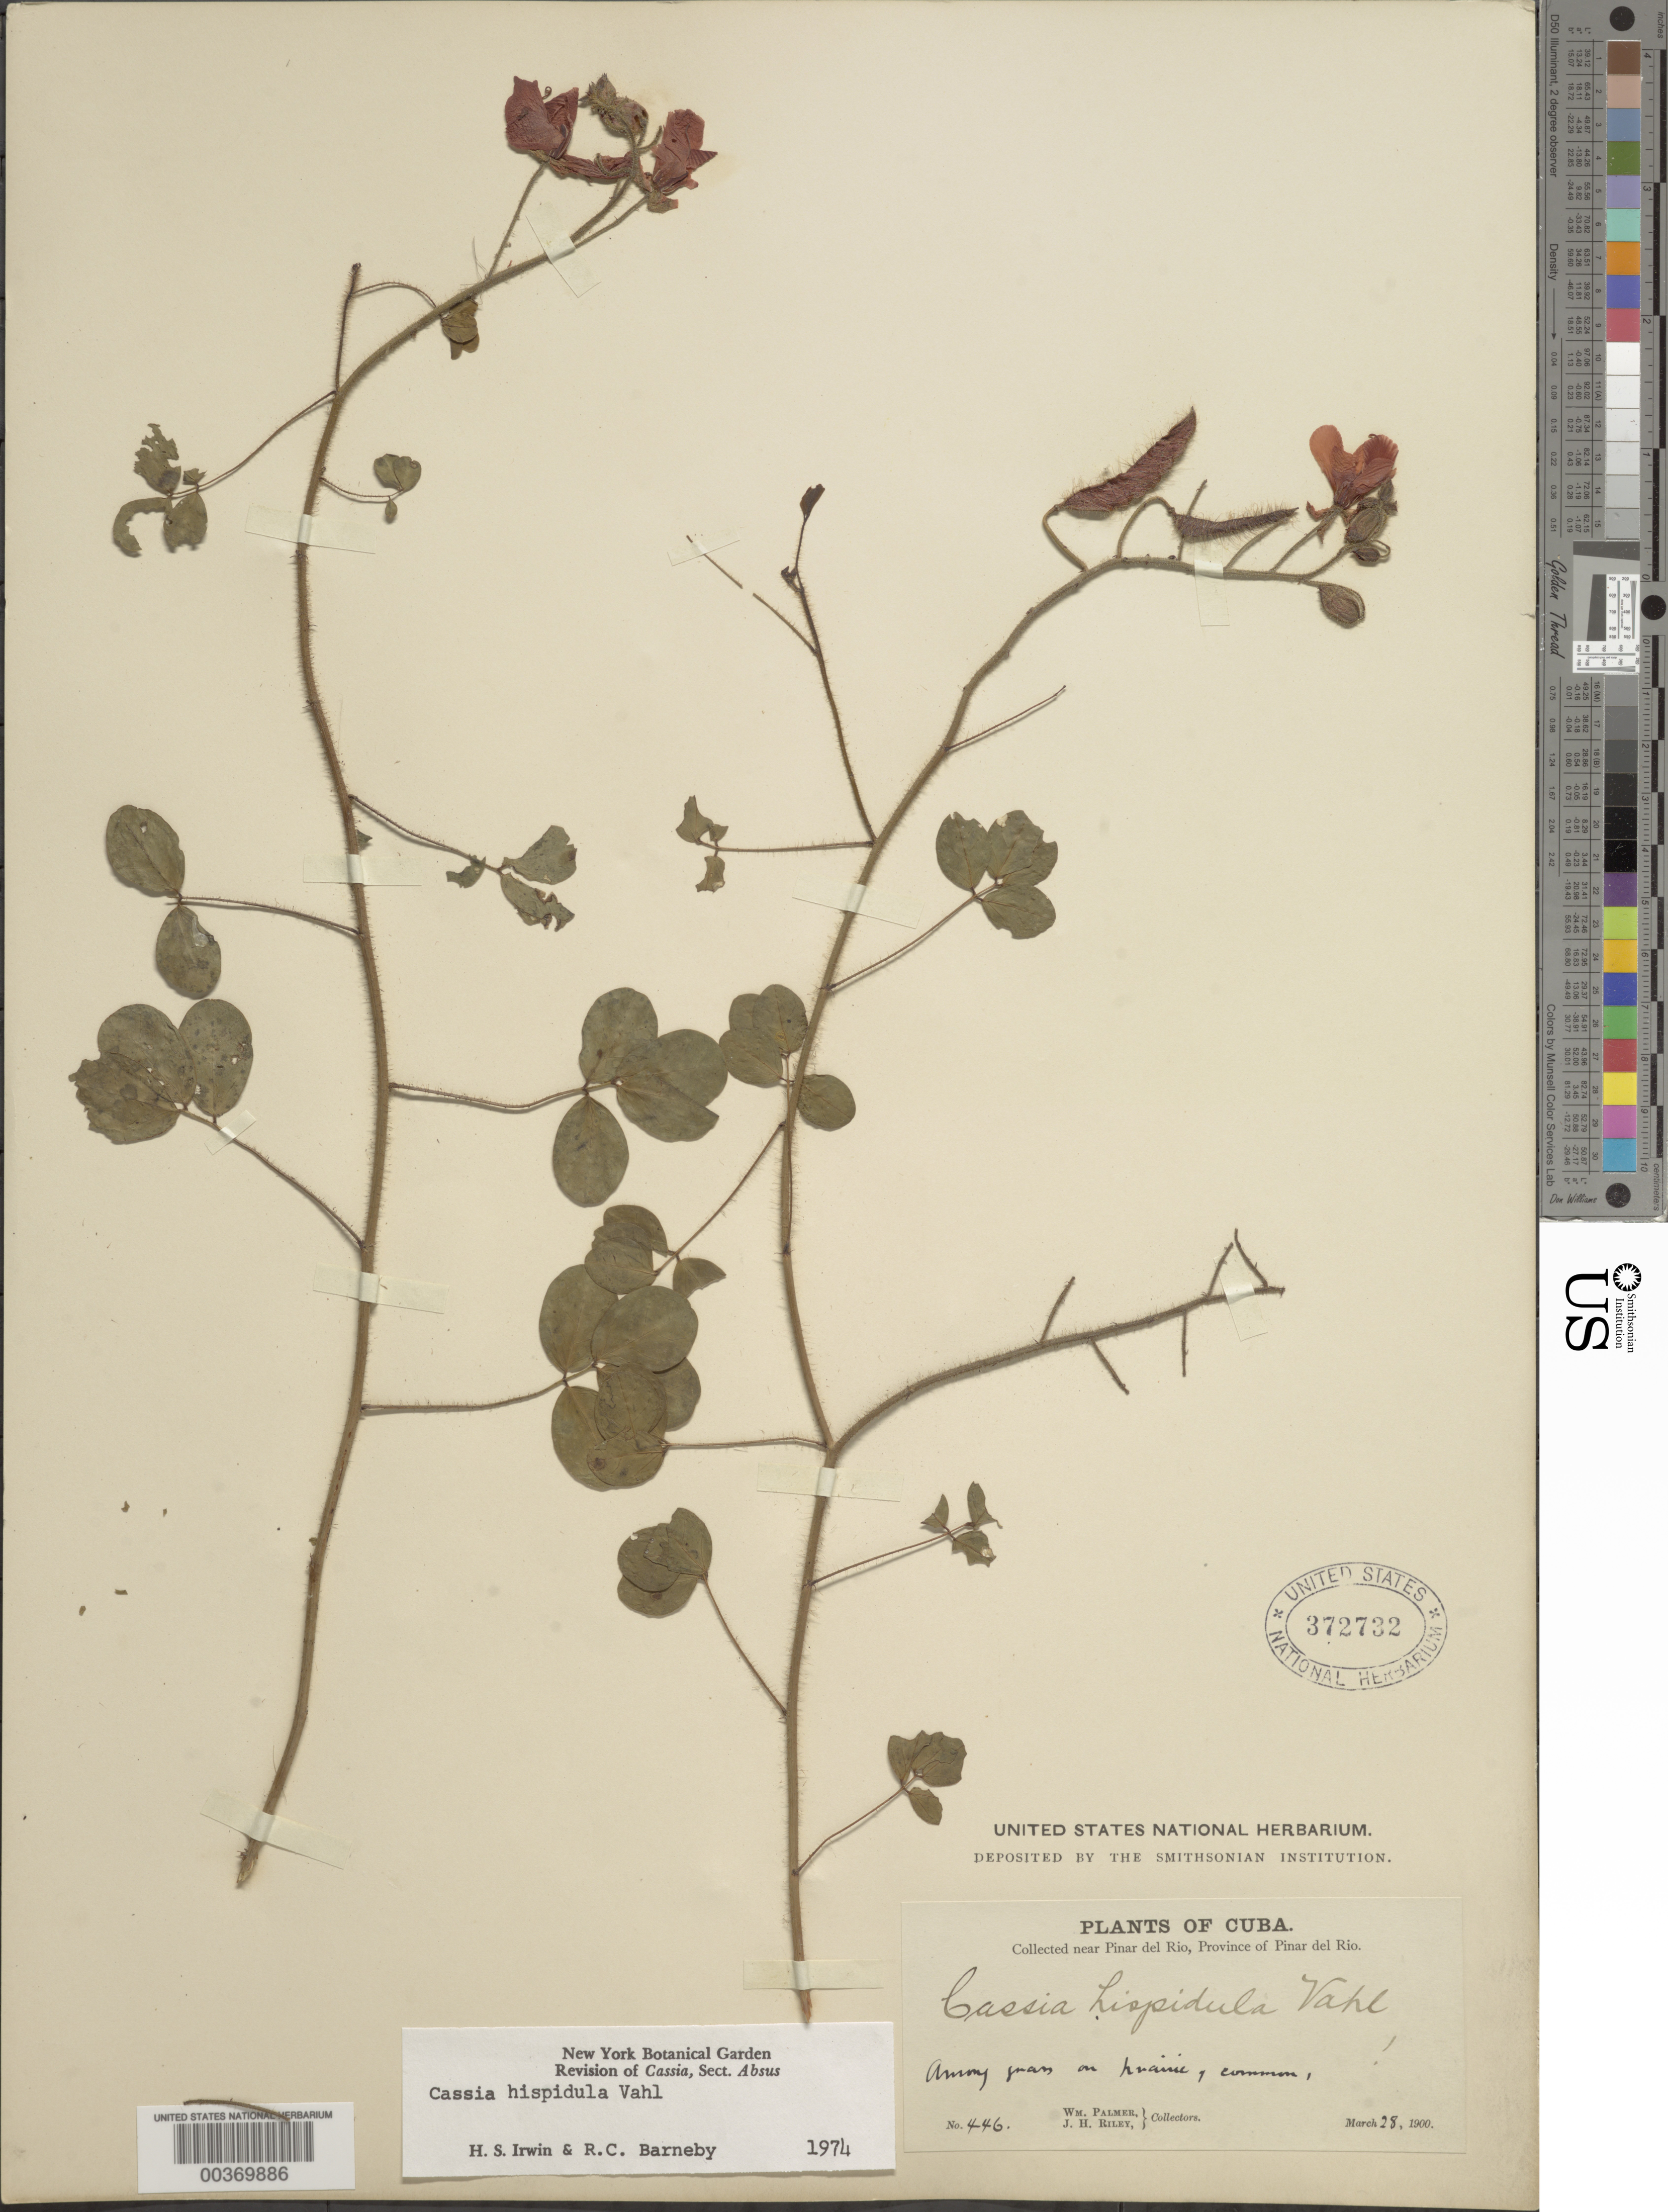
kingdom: Plantae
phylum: Tracheophyta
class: Magnoliopsida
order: Fabales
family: Fabaceae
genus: Chamaecrista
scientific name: Chamaecrista hispidula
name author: (Vahl) H.S. Irwin & Barneby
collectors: W. Palmer & J. H. Riley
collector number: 446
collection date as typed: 28 Mar 1900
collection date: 1900-03-28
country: Cuba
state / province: Pinar del Río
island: Greater Antilles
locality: Near pinar del rio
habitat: Prairie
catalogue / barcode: US 372732